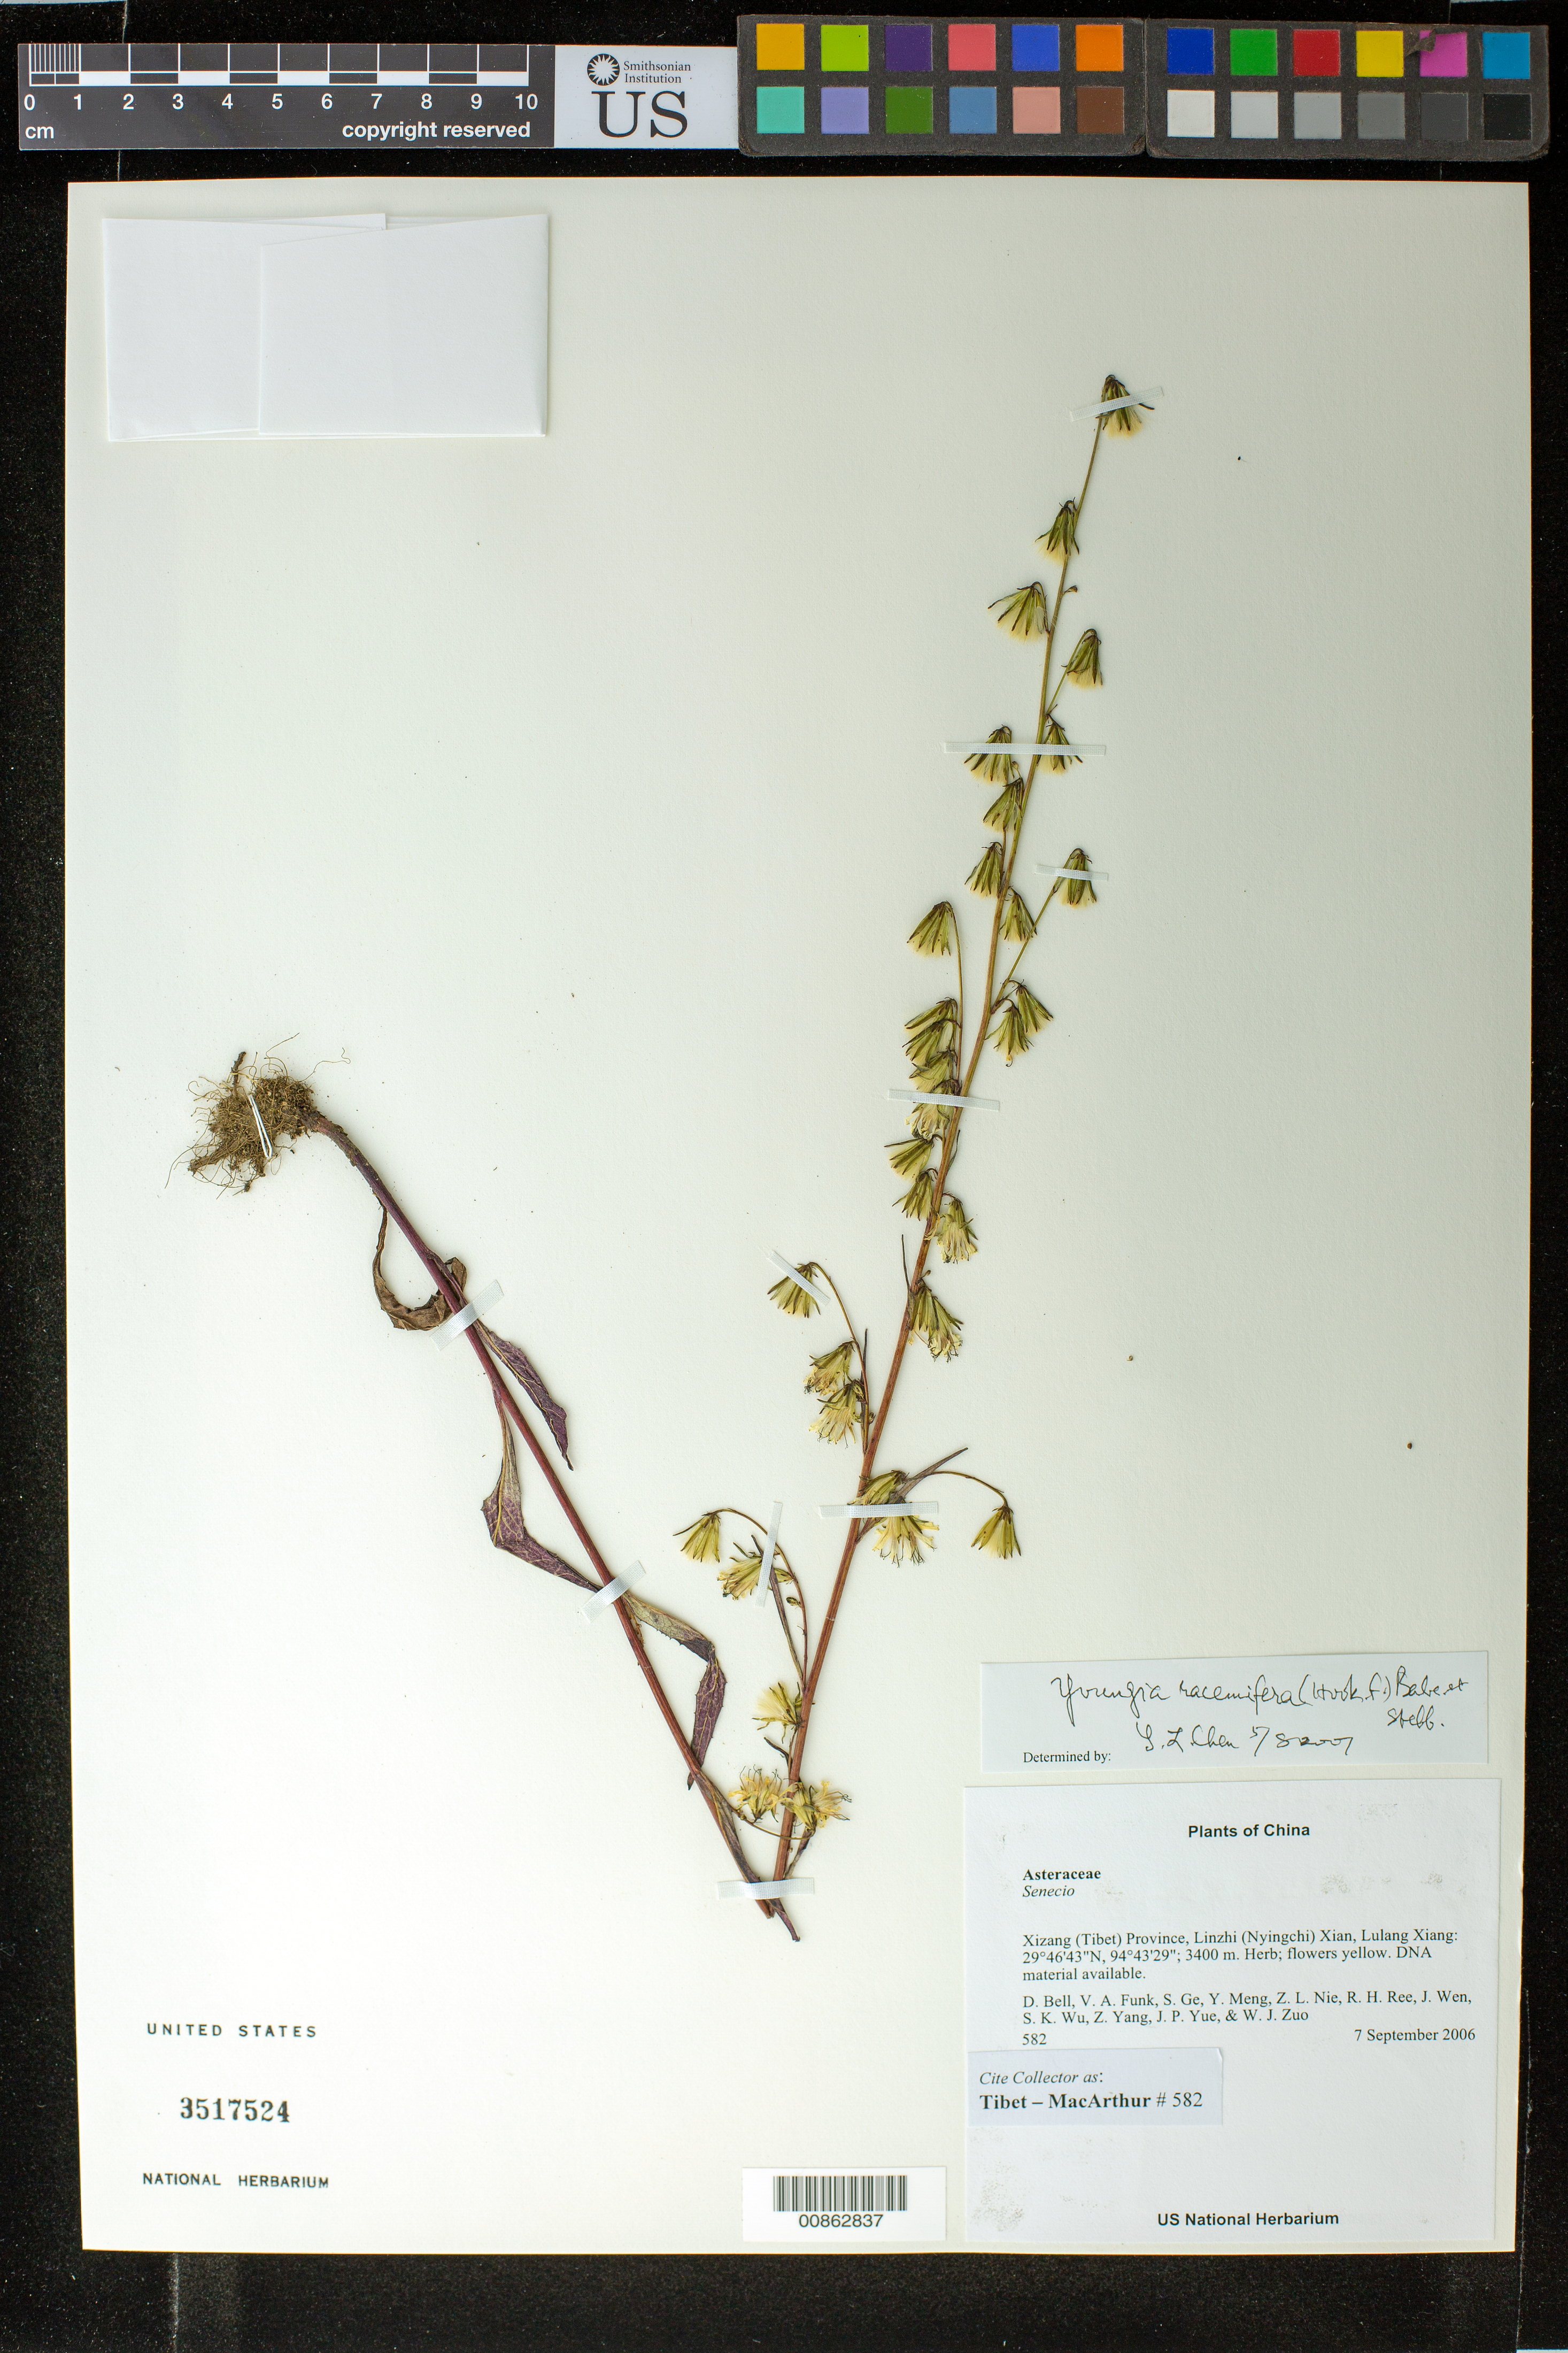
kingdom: Plantae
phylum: Tracheophyta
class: Magnoliopsida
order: Asterales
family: Asteraceae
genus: Youngia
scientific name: Youngia racemifera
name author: (Hook. f.) Babc. & Stebbins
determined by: Yilin Chen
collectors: Tibet-MacArthur, D. A. Bell, V. Funk, S. Ge, Y. Meng, Z. Nie, R. Ree, J. Wen, S. K. Wu, Z. Yang, J. Yue & W. Zuo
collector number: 582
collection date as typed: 07 Sep 2006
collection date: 2006-09-07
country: China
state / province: Xizang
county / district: Linzhi (Nyingchi) Xian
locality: Lulang Xiang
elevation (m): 3400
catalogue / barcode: US 3517524